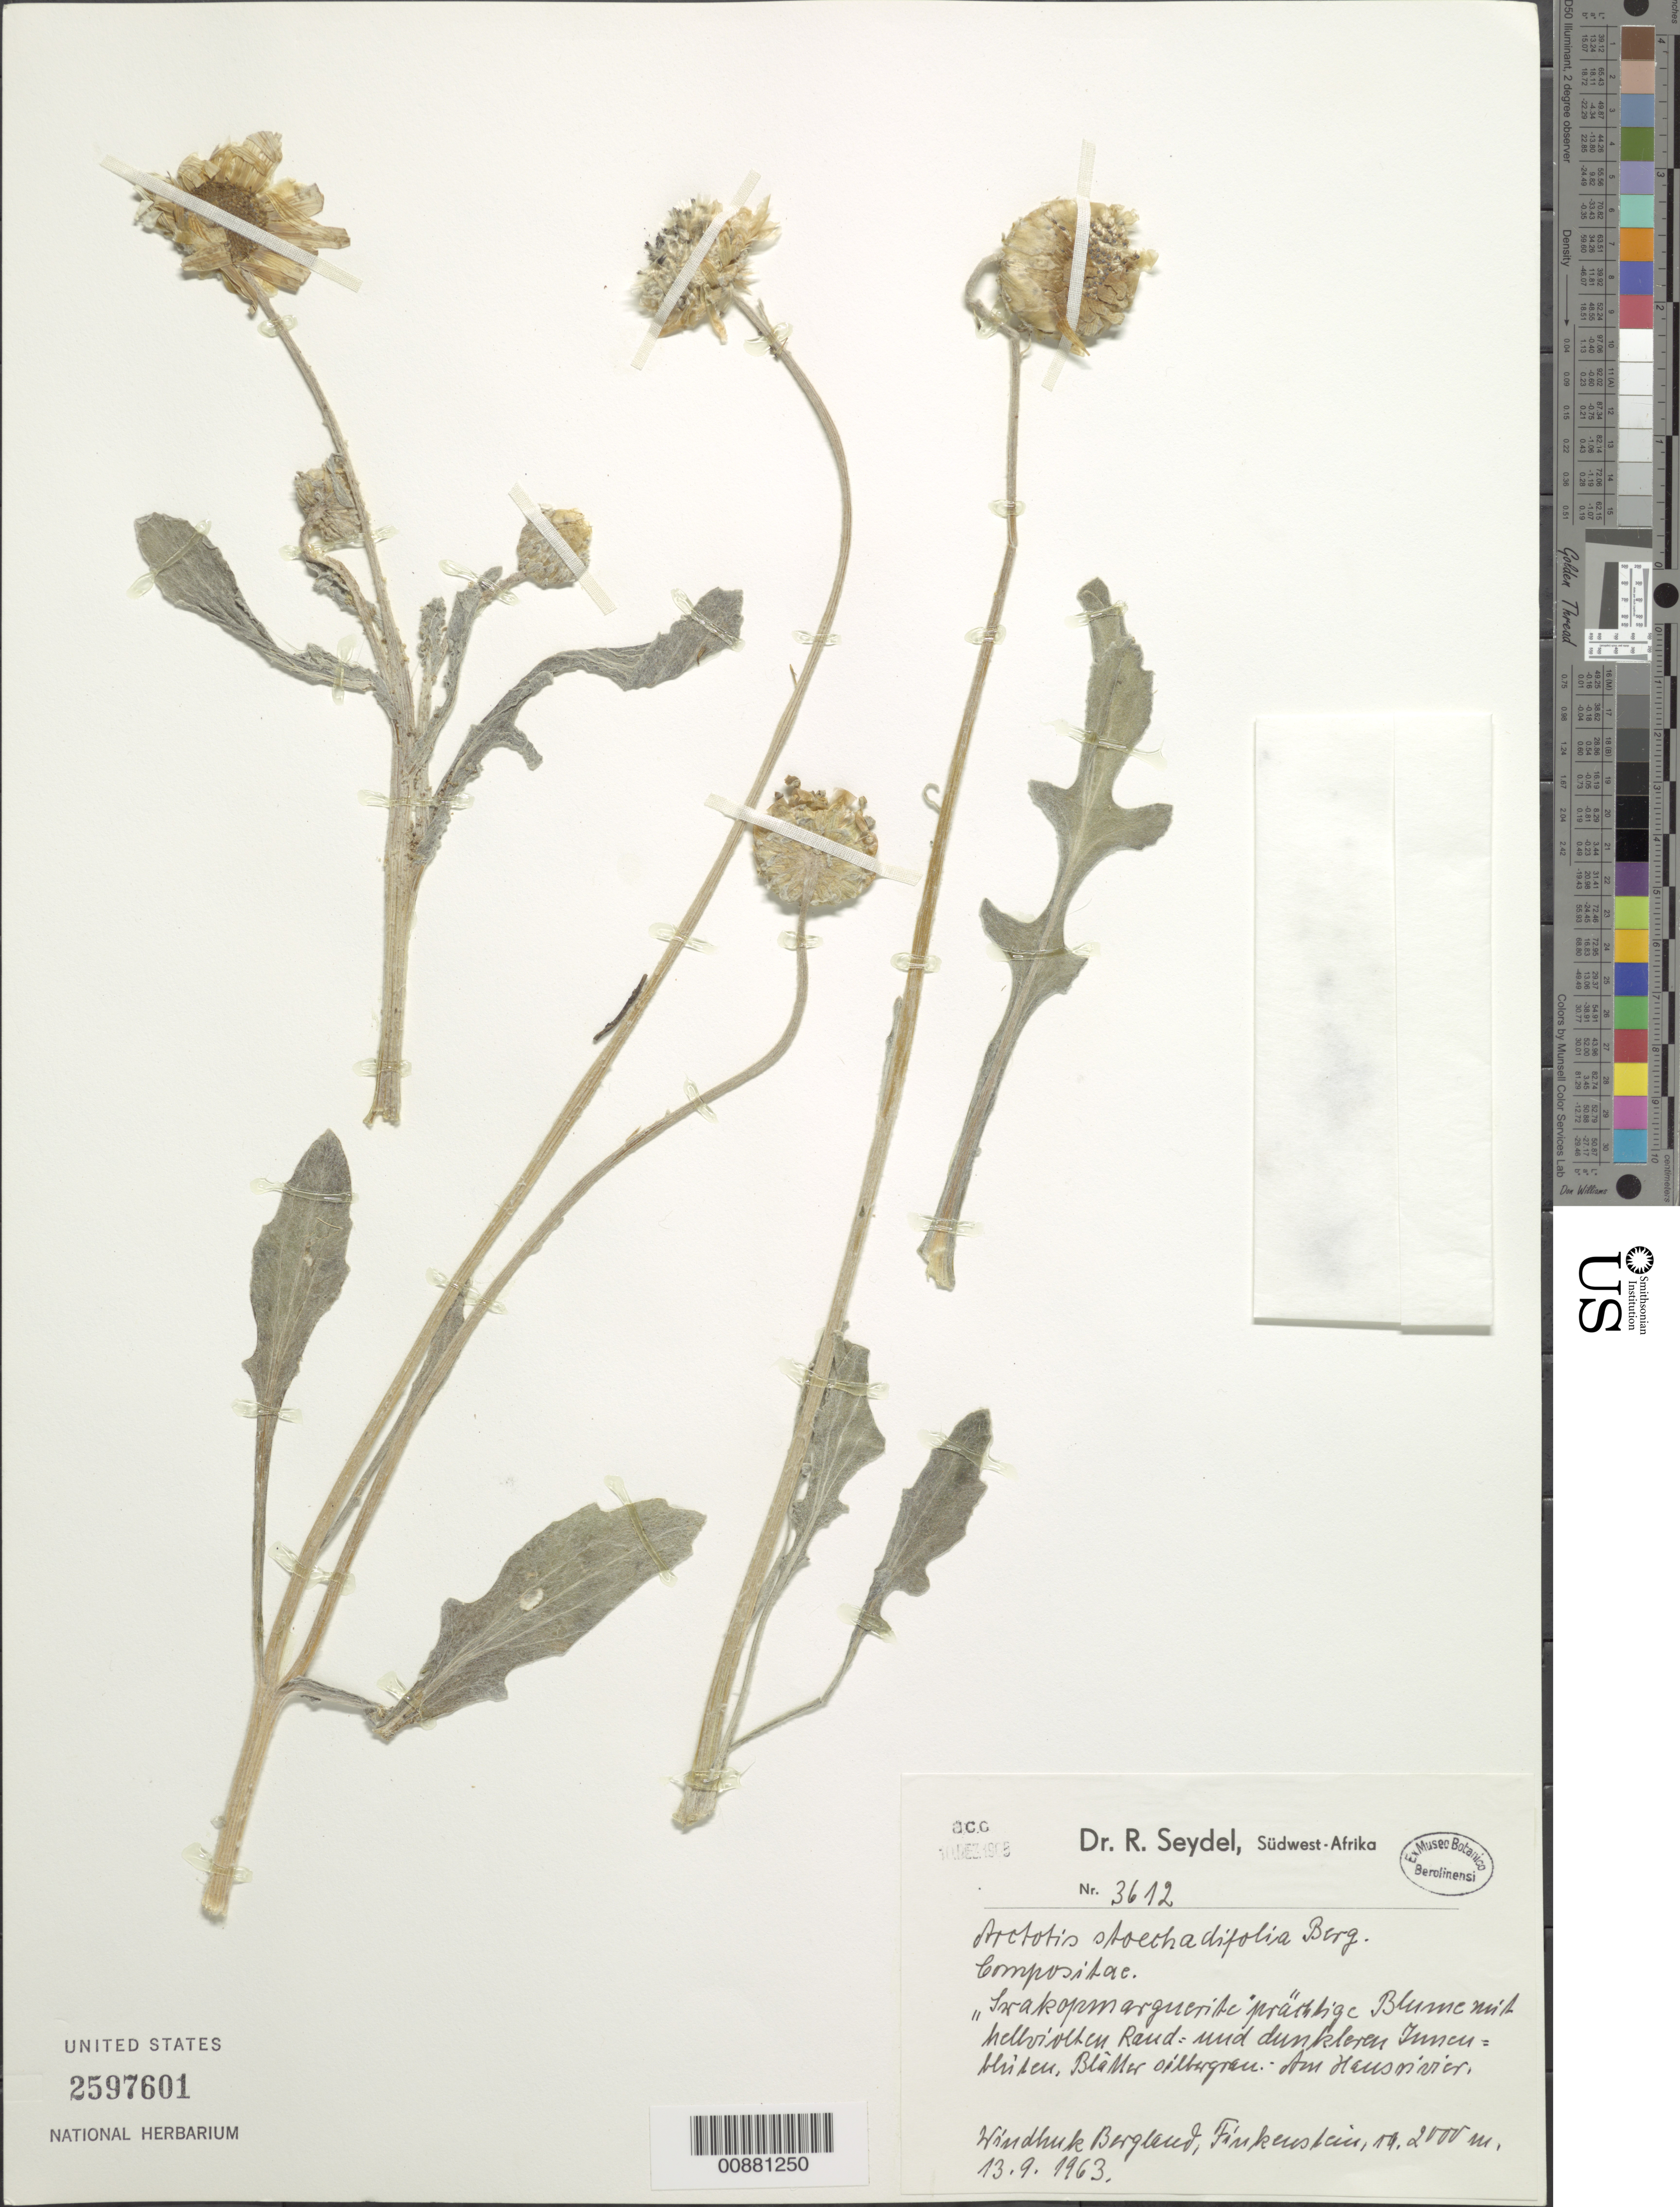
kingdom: Plantae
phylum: Tracheophyta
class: Magnoliopsida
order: Asterales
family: Asteraceae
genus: Arctotis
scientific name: Arctotis stoechadifolia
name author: P.J. Bergius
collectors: R. Seydel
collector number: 3612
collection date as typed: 13 September 1963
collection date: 1963-09-13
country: South Africa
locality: Hindhuk Bergland Finkeuslein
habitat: Im Hausrivier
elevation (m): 2000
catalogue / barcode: US 2597601